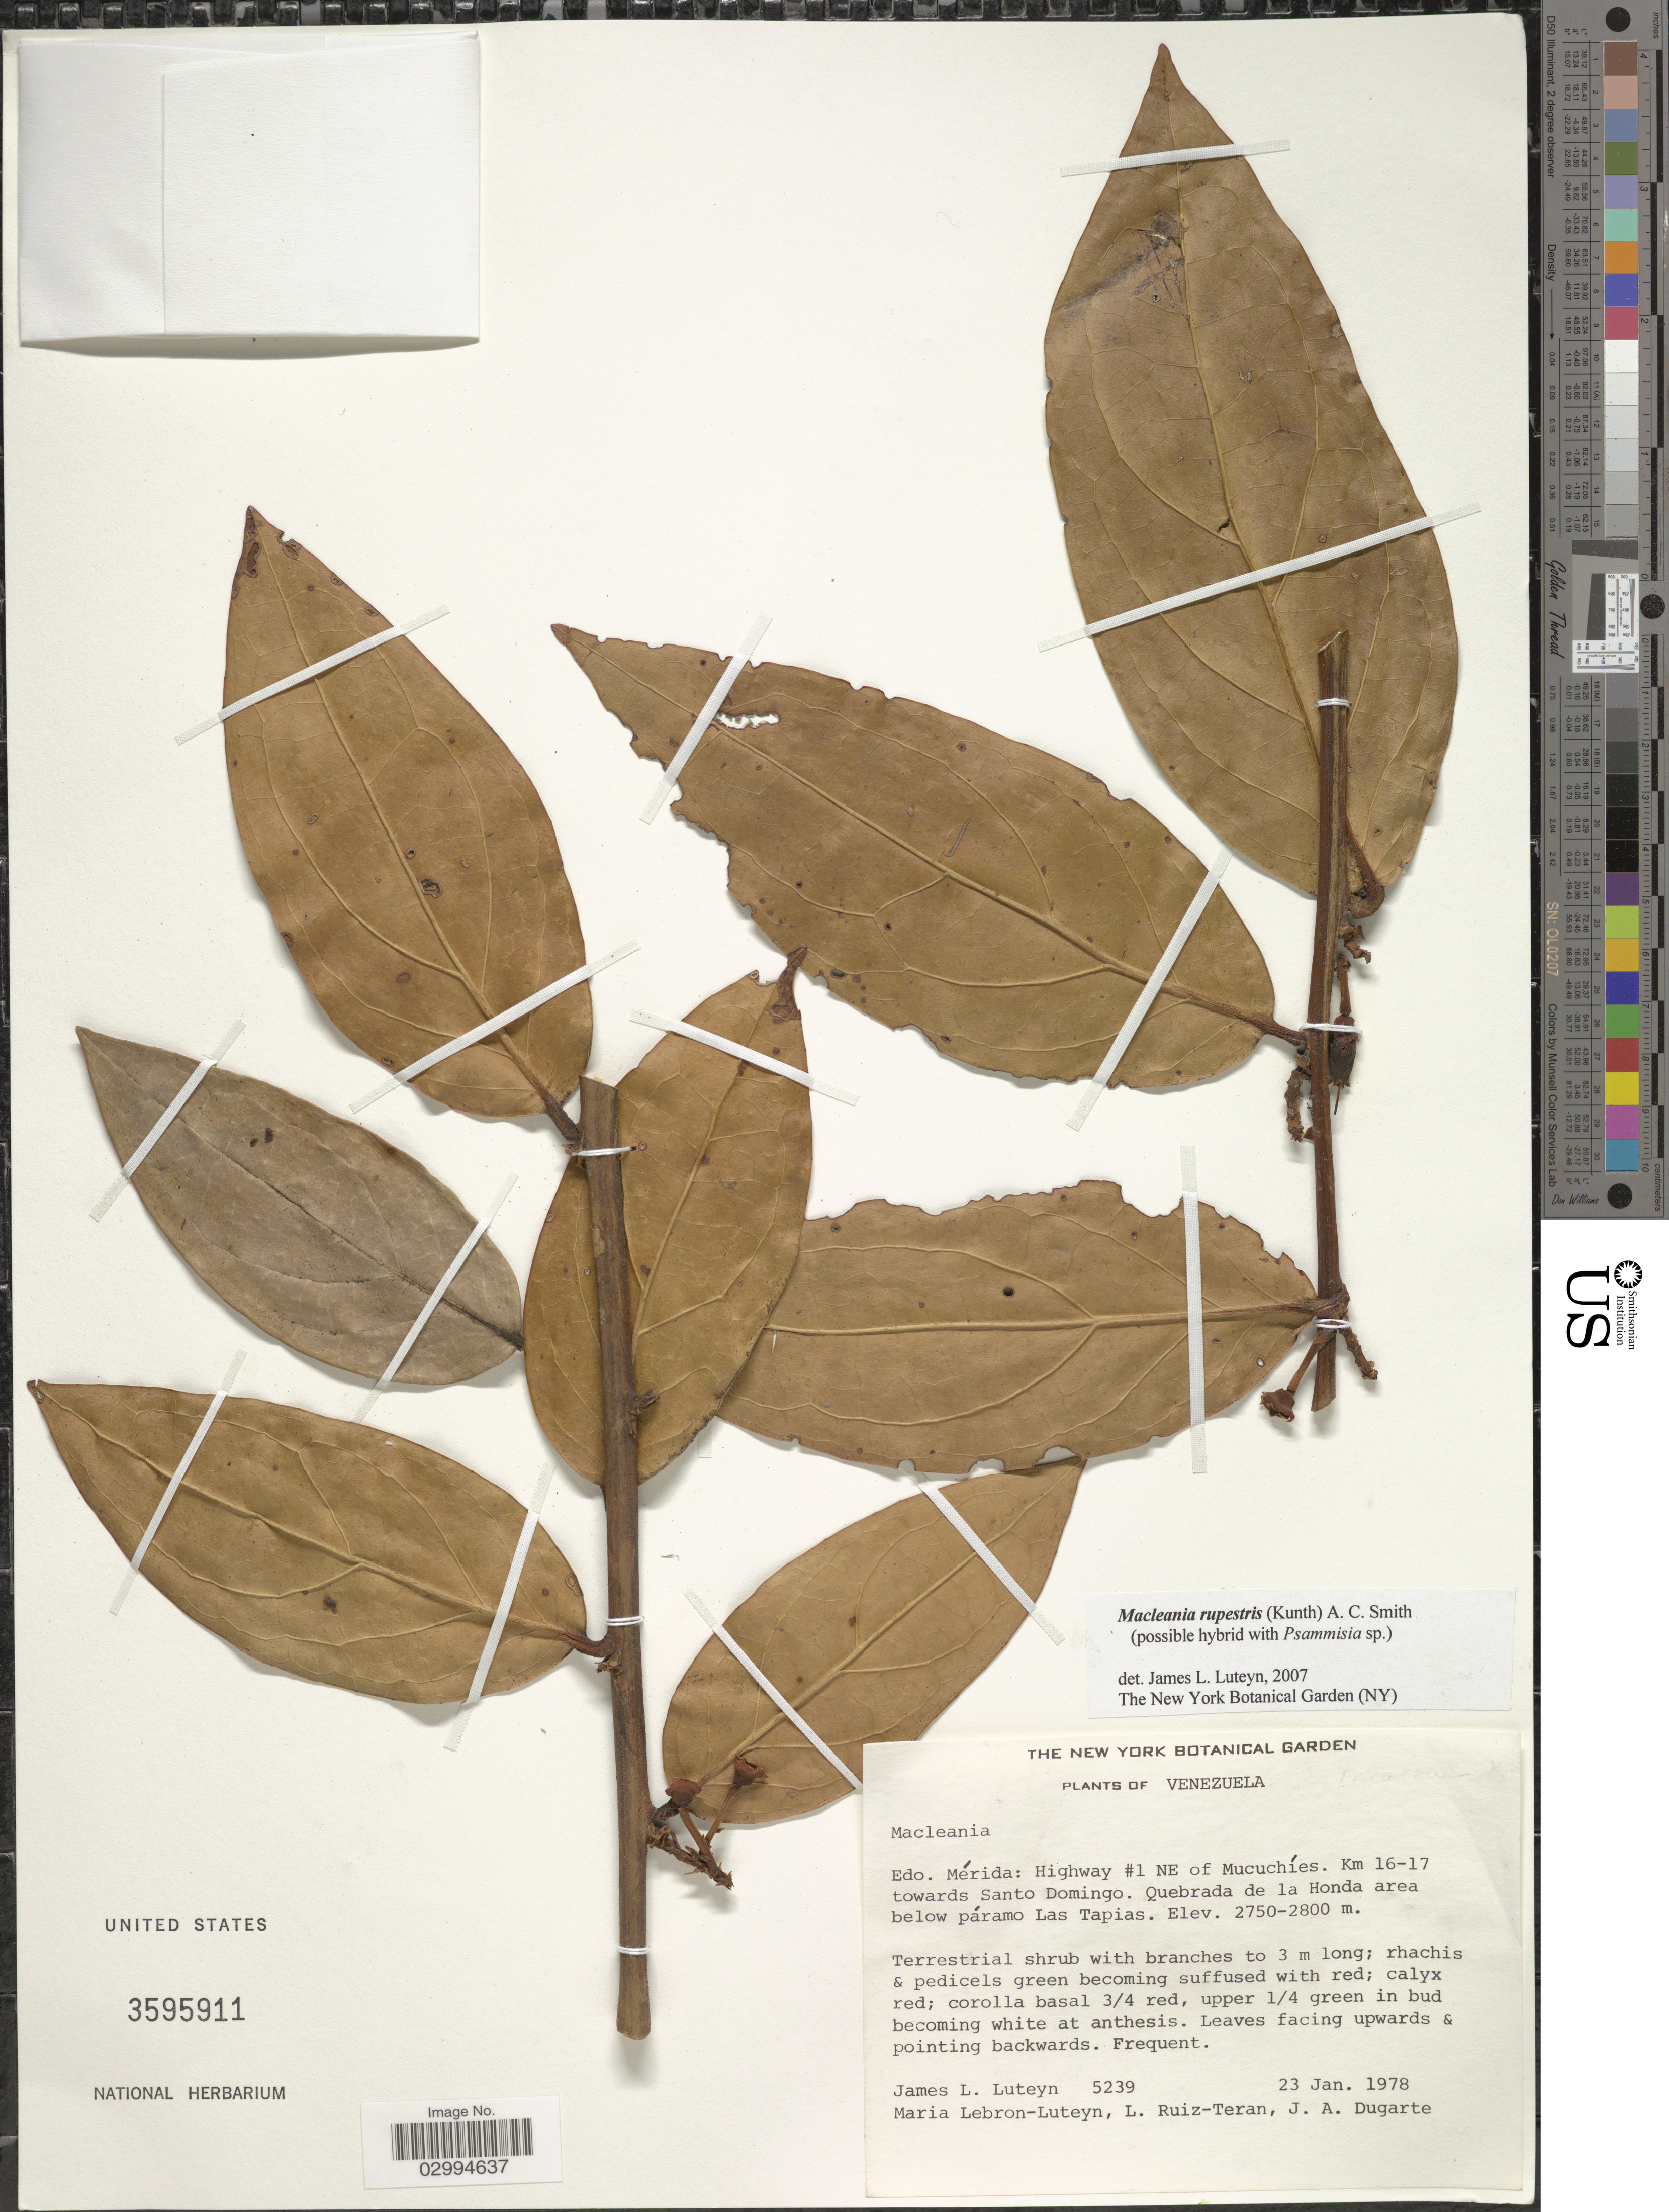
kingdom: Plantae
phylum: Tracheophyta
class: Magnoliopsida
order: Ericales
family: Ericaceae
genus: Macleania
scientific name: Macleania rupestris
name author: (Kunth) A.C. Sm.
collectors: J. L. Luteyn, M. L. Lebrón-Luteyn, L. E. Ruíz-Terán & J. Dugarte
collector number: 5239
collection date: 1978-01-23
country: Venezuela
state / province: Mérida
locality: Highway #1 NE of Mucuchíes. Km 16-17 towards Santo Domingo. Quebrada de la Honda area below páramo Las Tapias.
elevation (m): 2750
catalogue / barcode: US 3595911